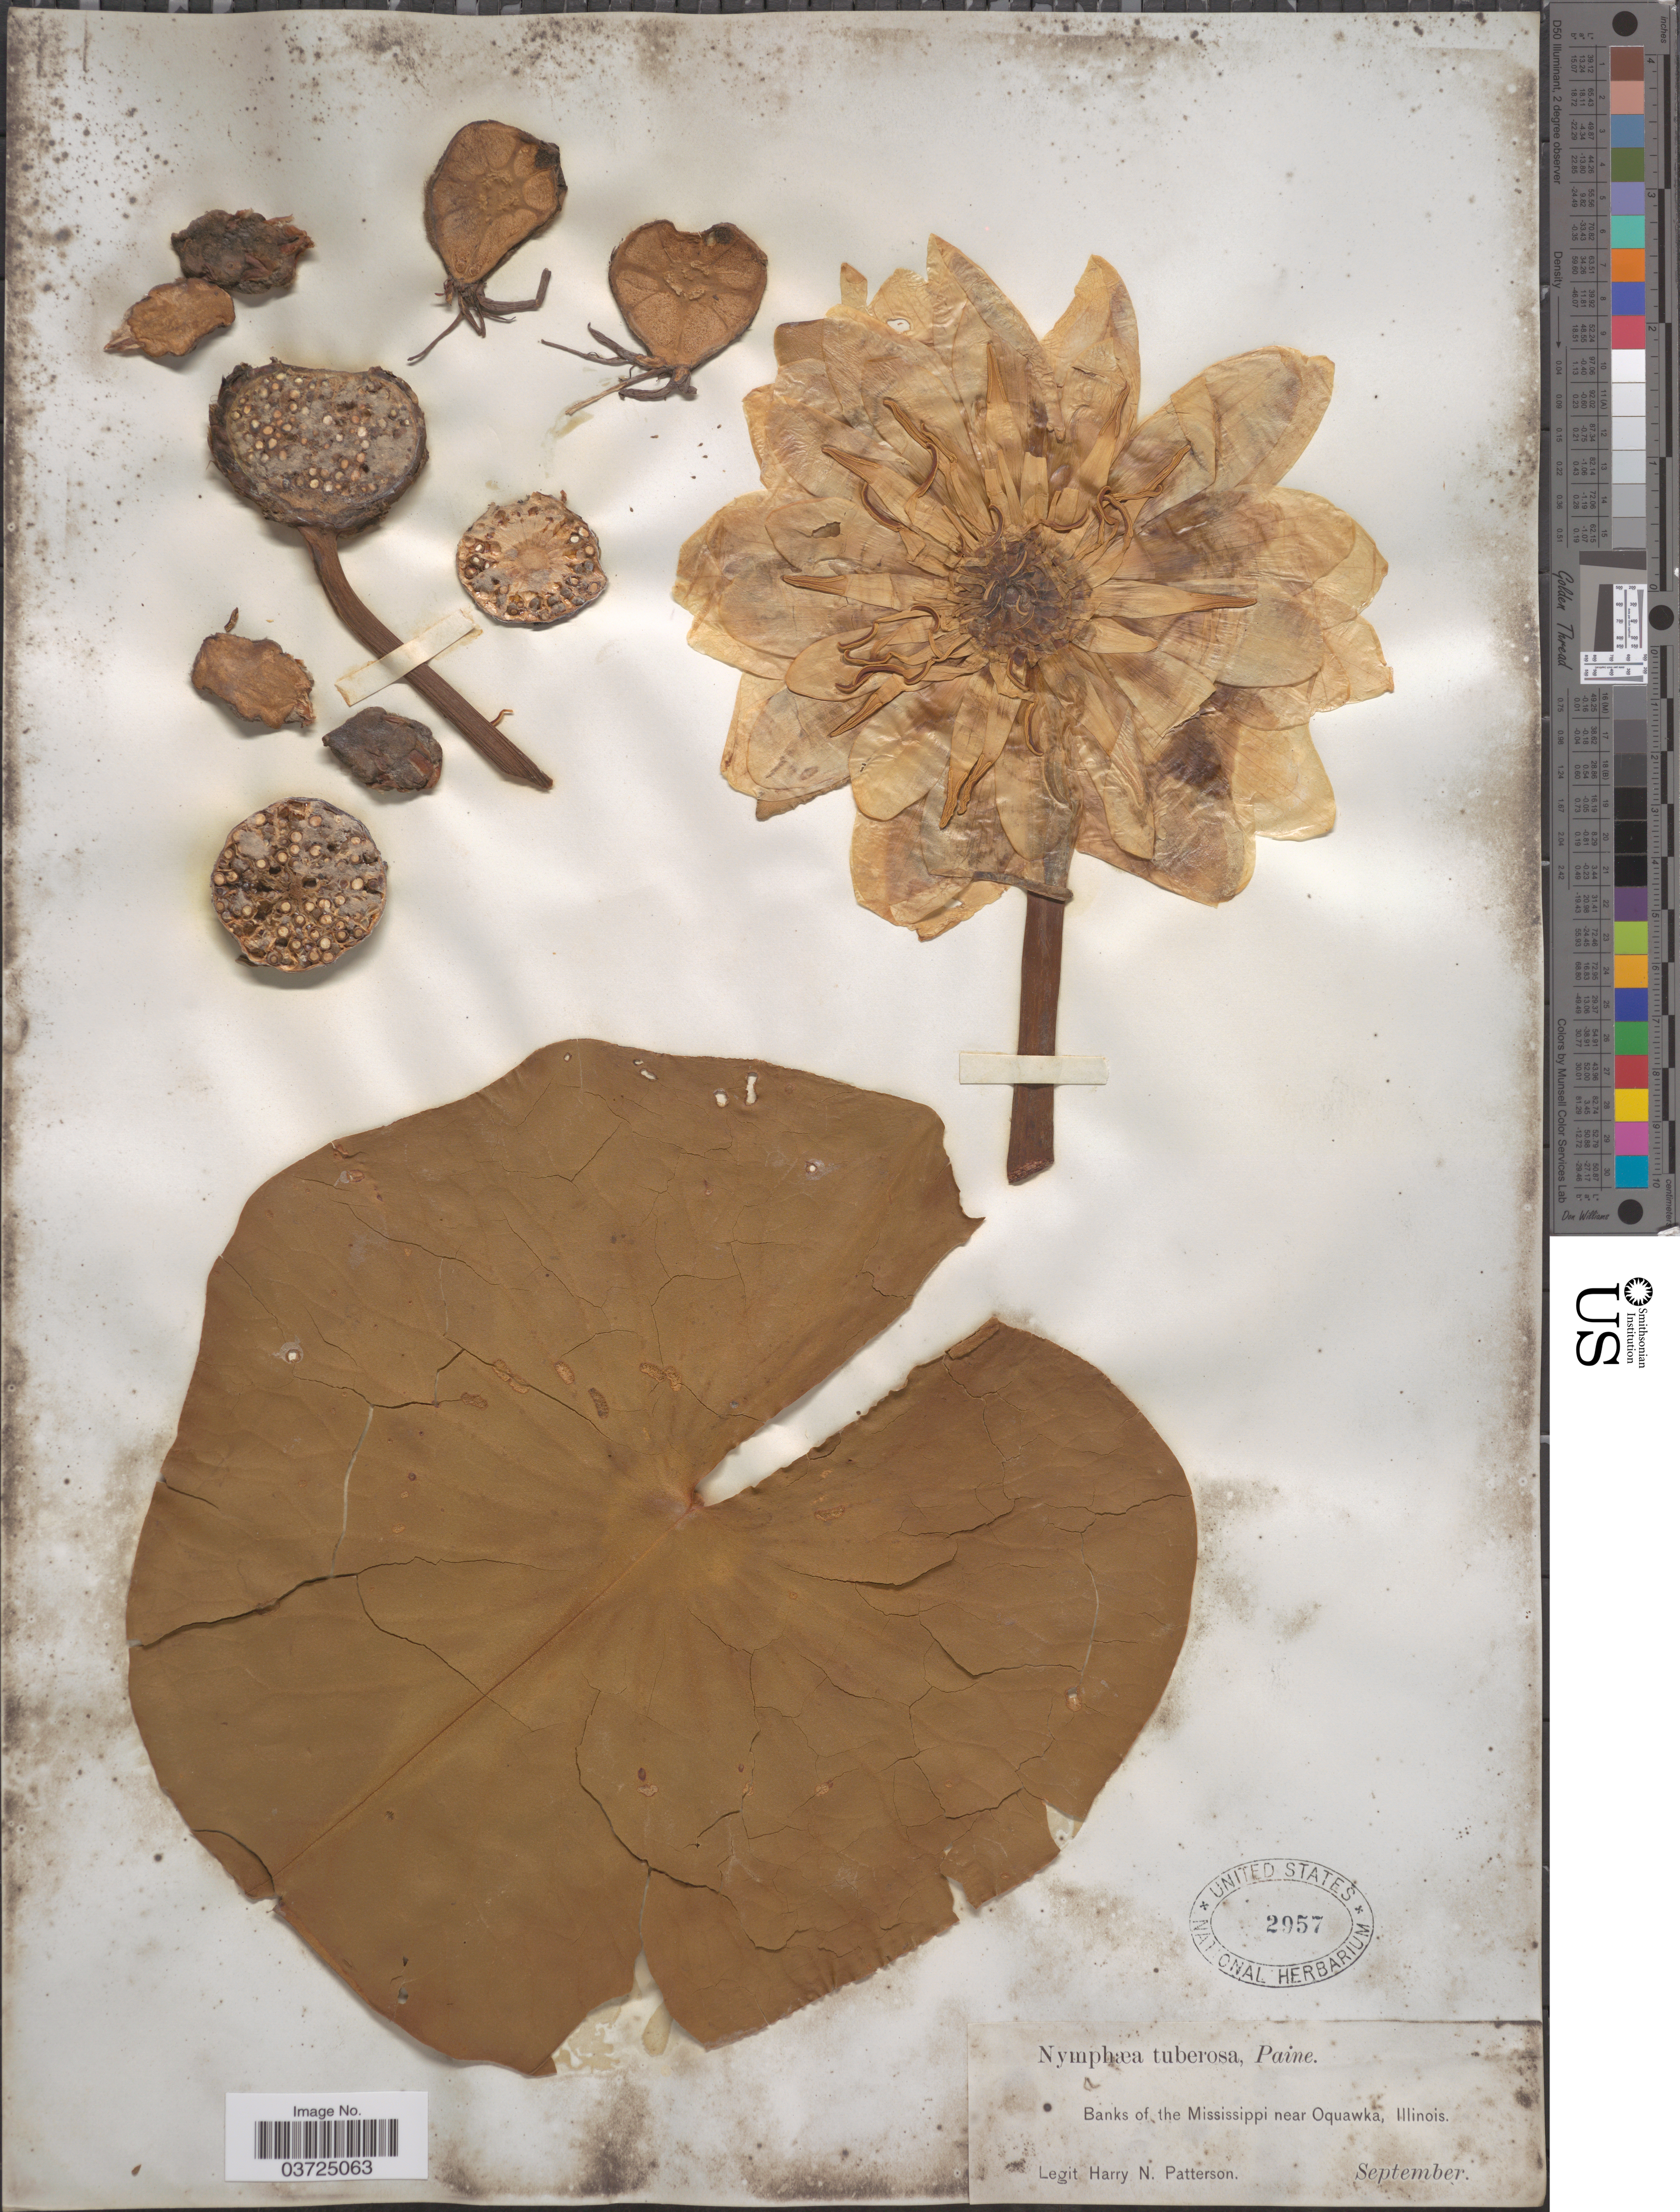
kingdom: Plantae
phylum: Tracheophyta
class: Magnoliopsida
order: Nymphaeales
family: Nymphaeaceae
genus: Nymphaea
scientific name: Nymphaea tuberosa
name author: Paine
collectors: H. N. Patterson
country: United States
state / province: Illinois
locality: Banks of the Mississippi near Oquawka.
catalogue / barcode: US 2957